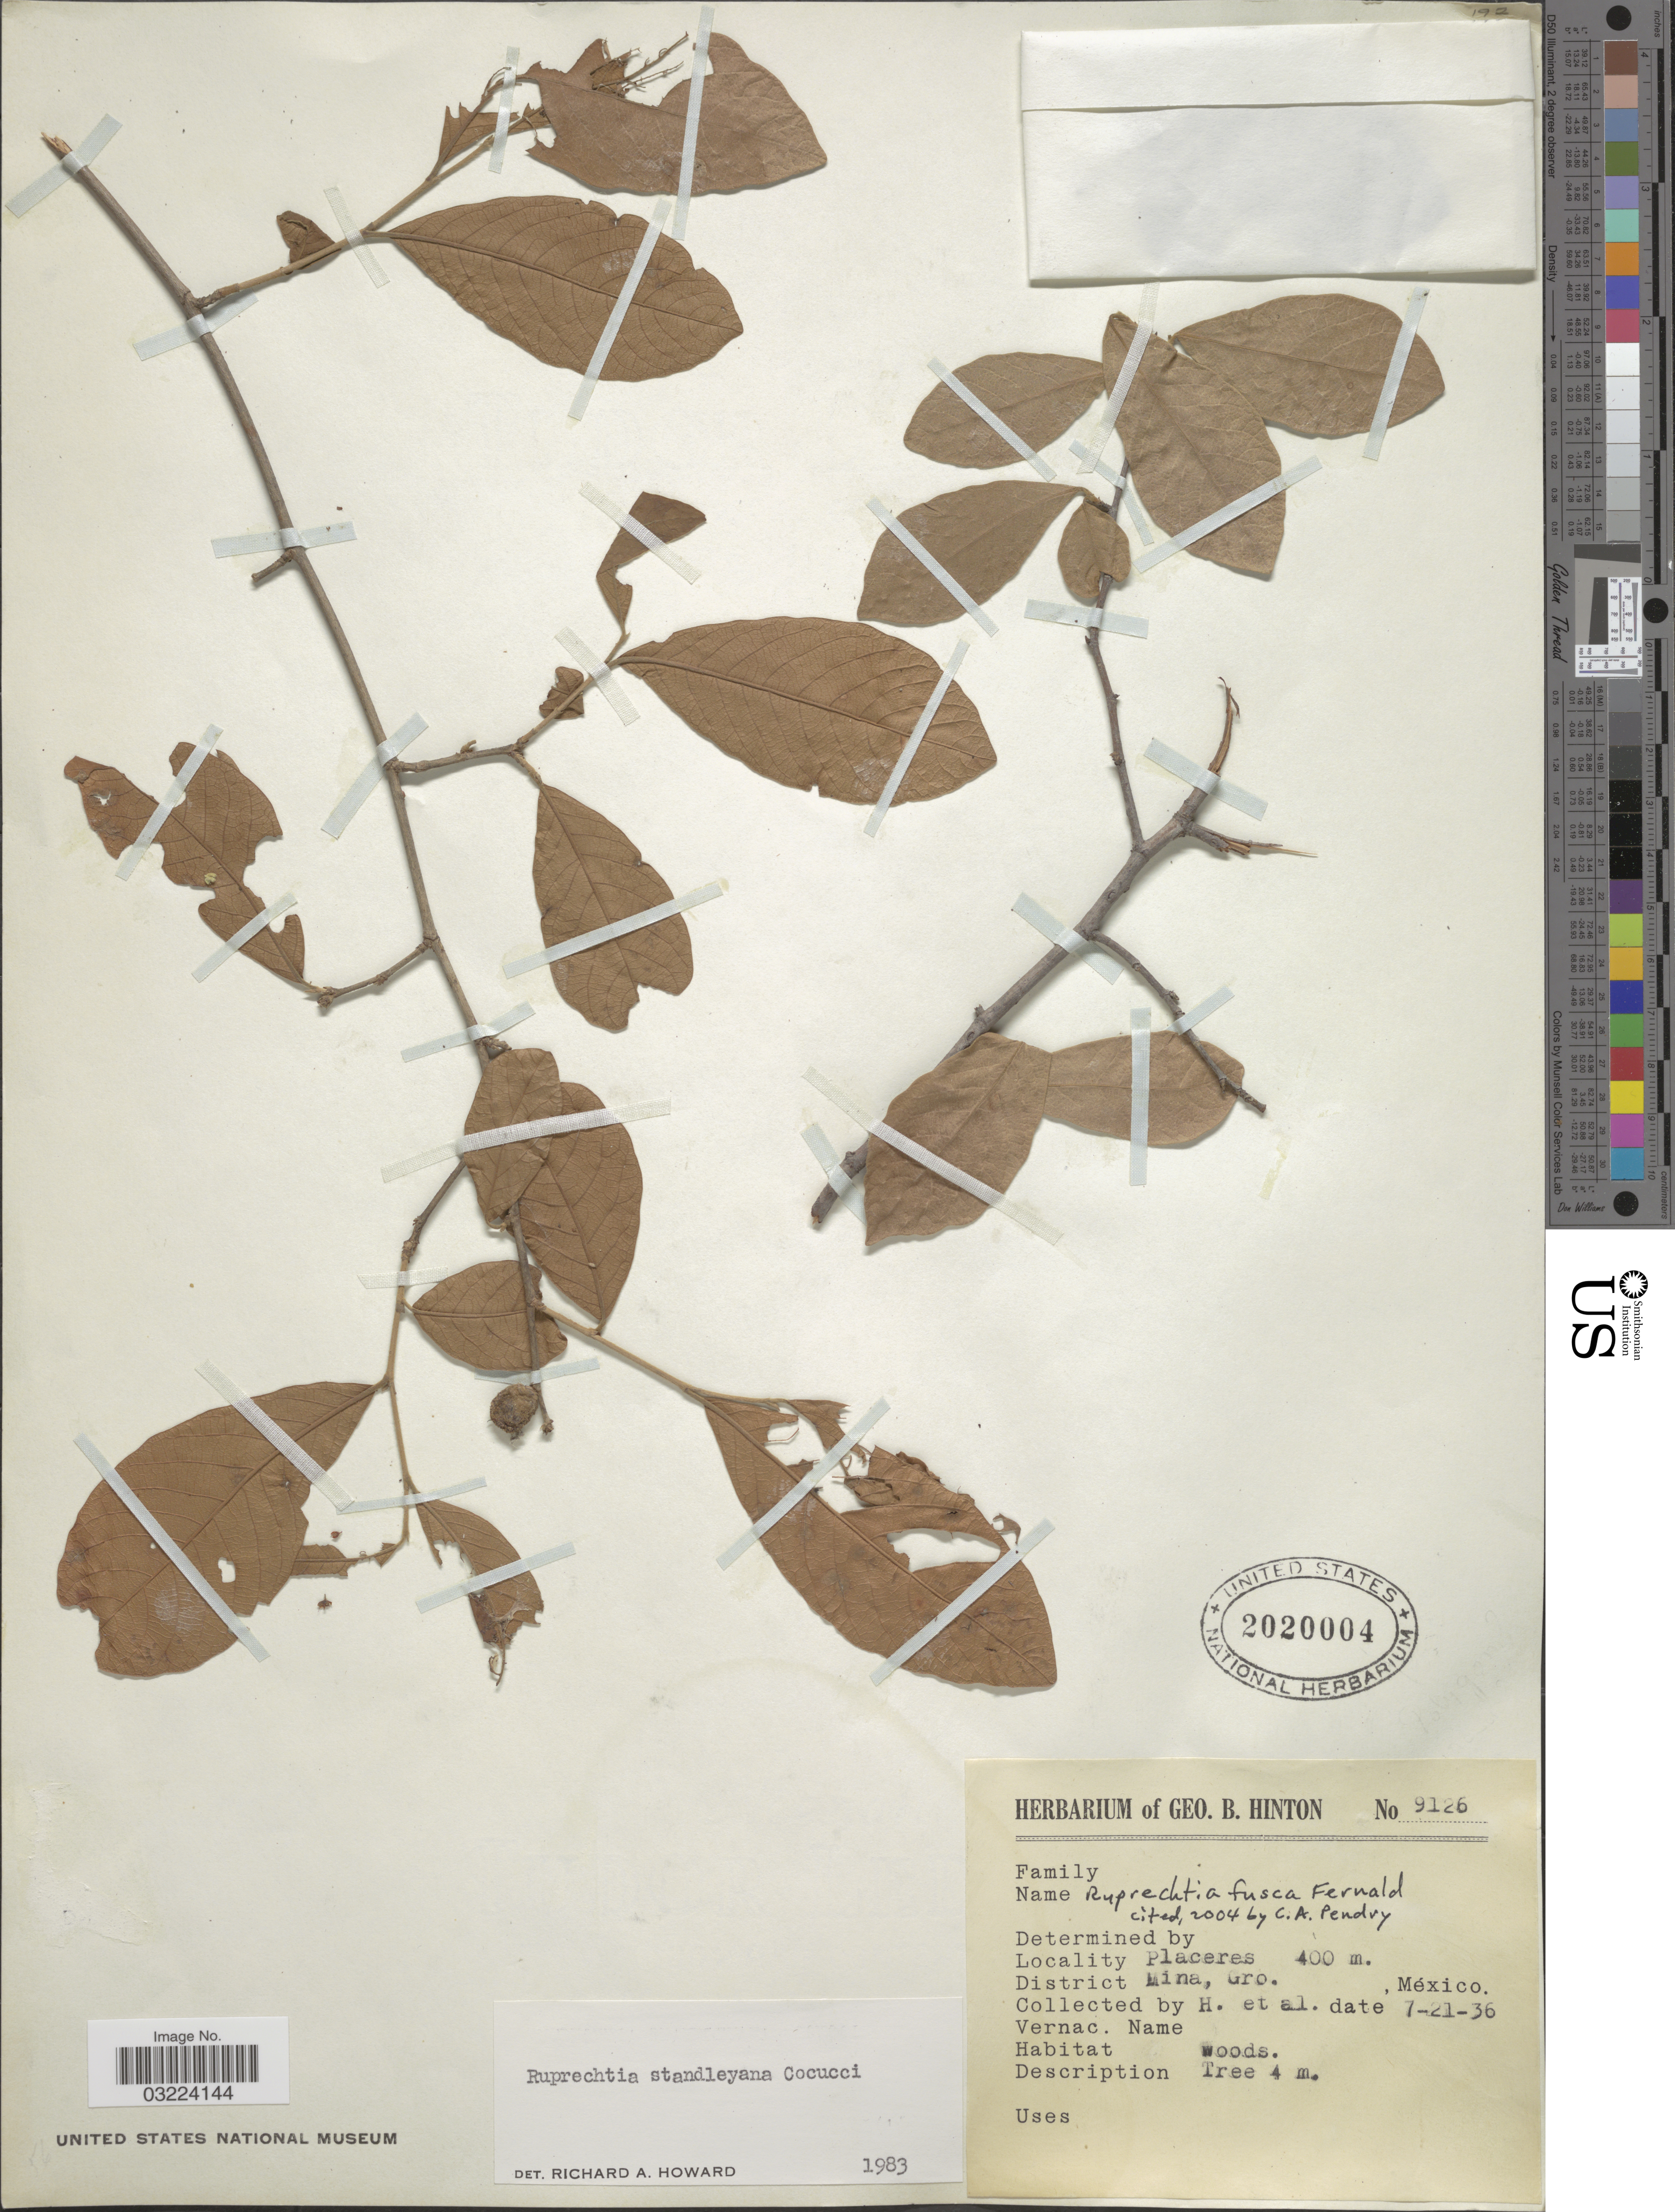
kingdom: Plantae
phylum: Tracheophyta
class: Magnoliopsida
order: Caryophyllales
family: Polygonaceae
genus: Ruprechtia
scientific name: Ruprechtia fusca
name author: Fernald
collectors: G. B. Hinton & et al.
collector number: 9126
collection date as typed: Transcribed d/m/y: 21/7/36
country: Mexico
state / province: Guerrero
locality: Placeres, District Mina.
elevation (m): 400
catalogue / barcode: US 2020004